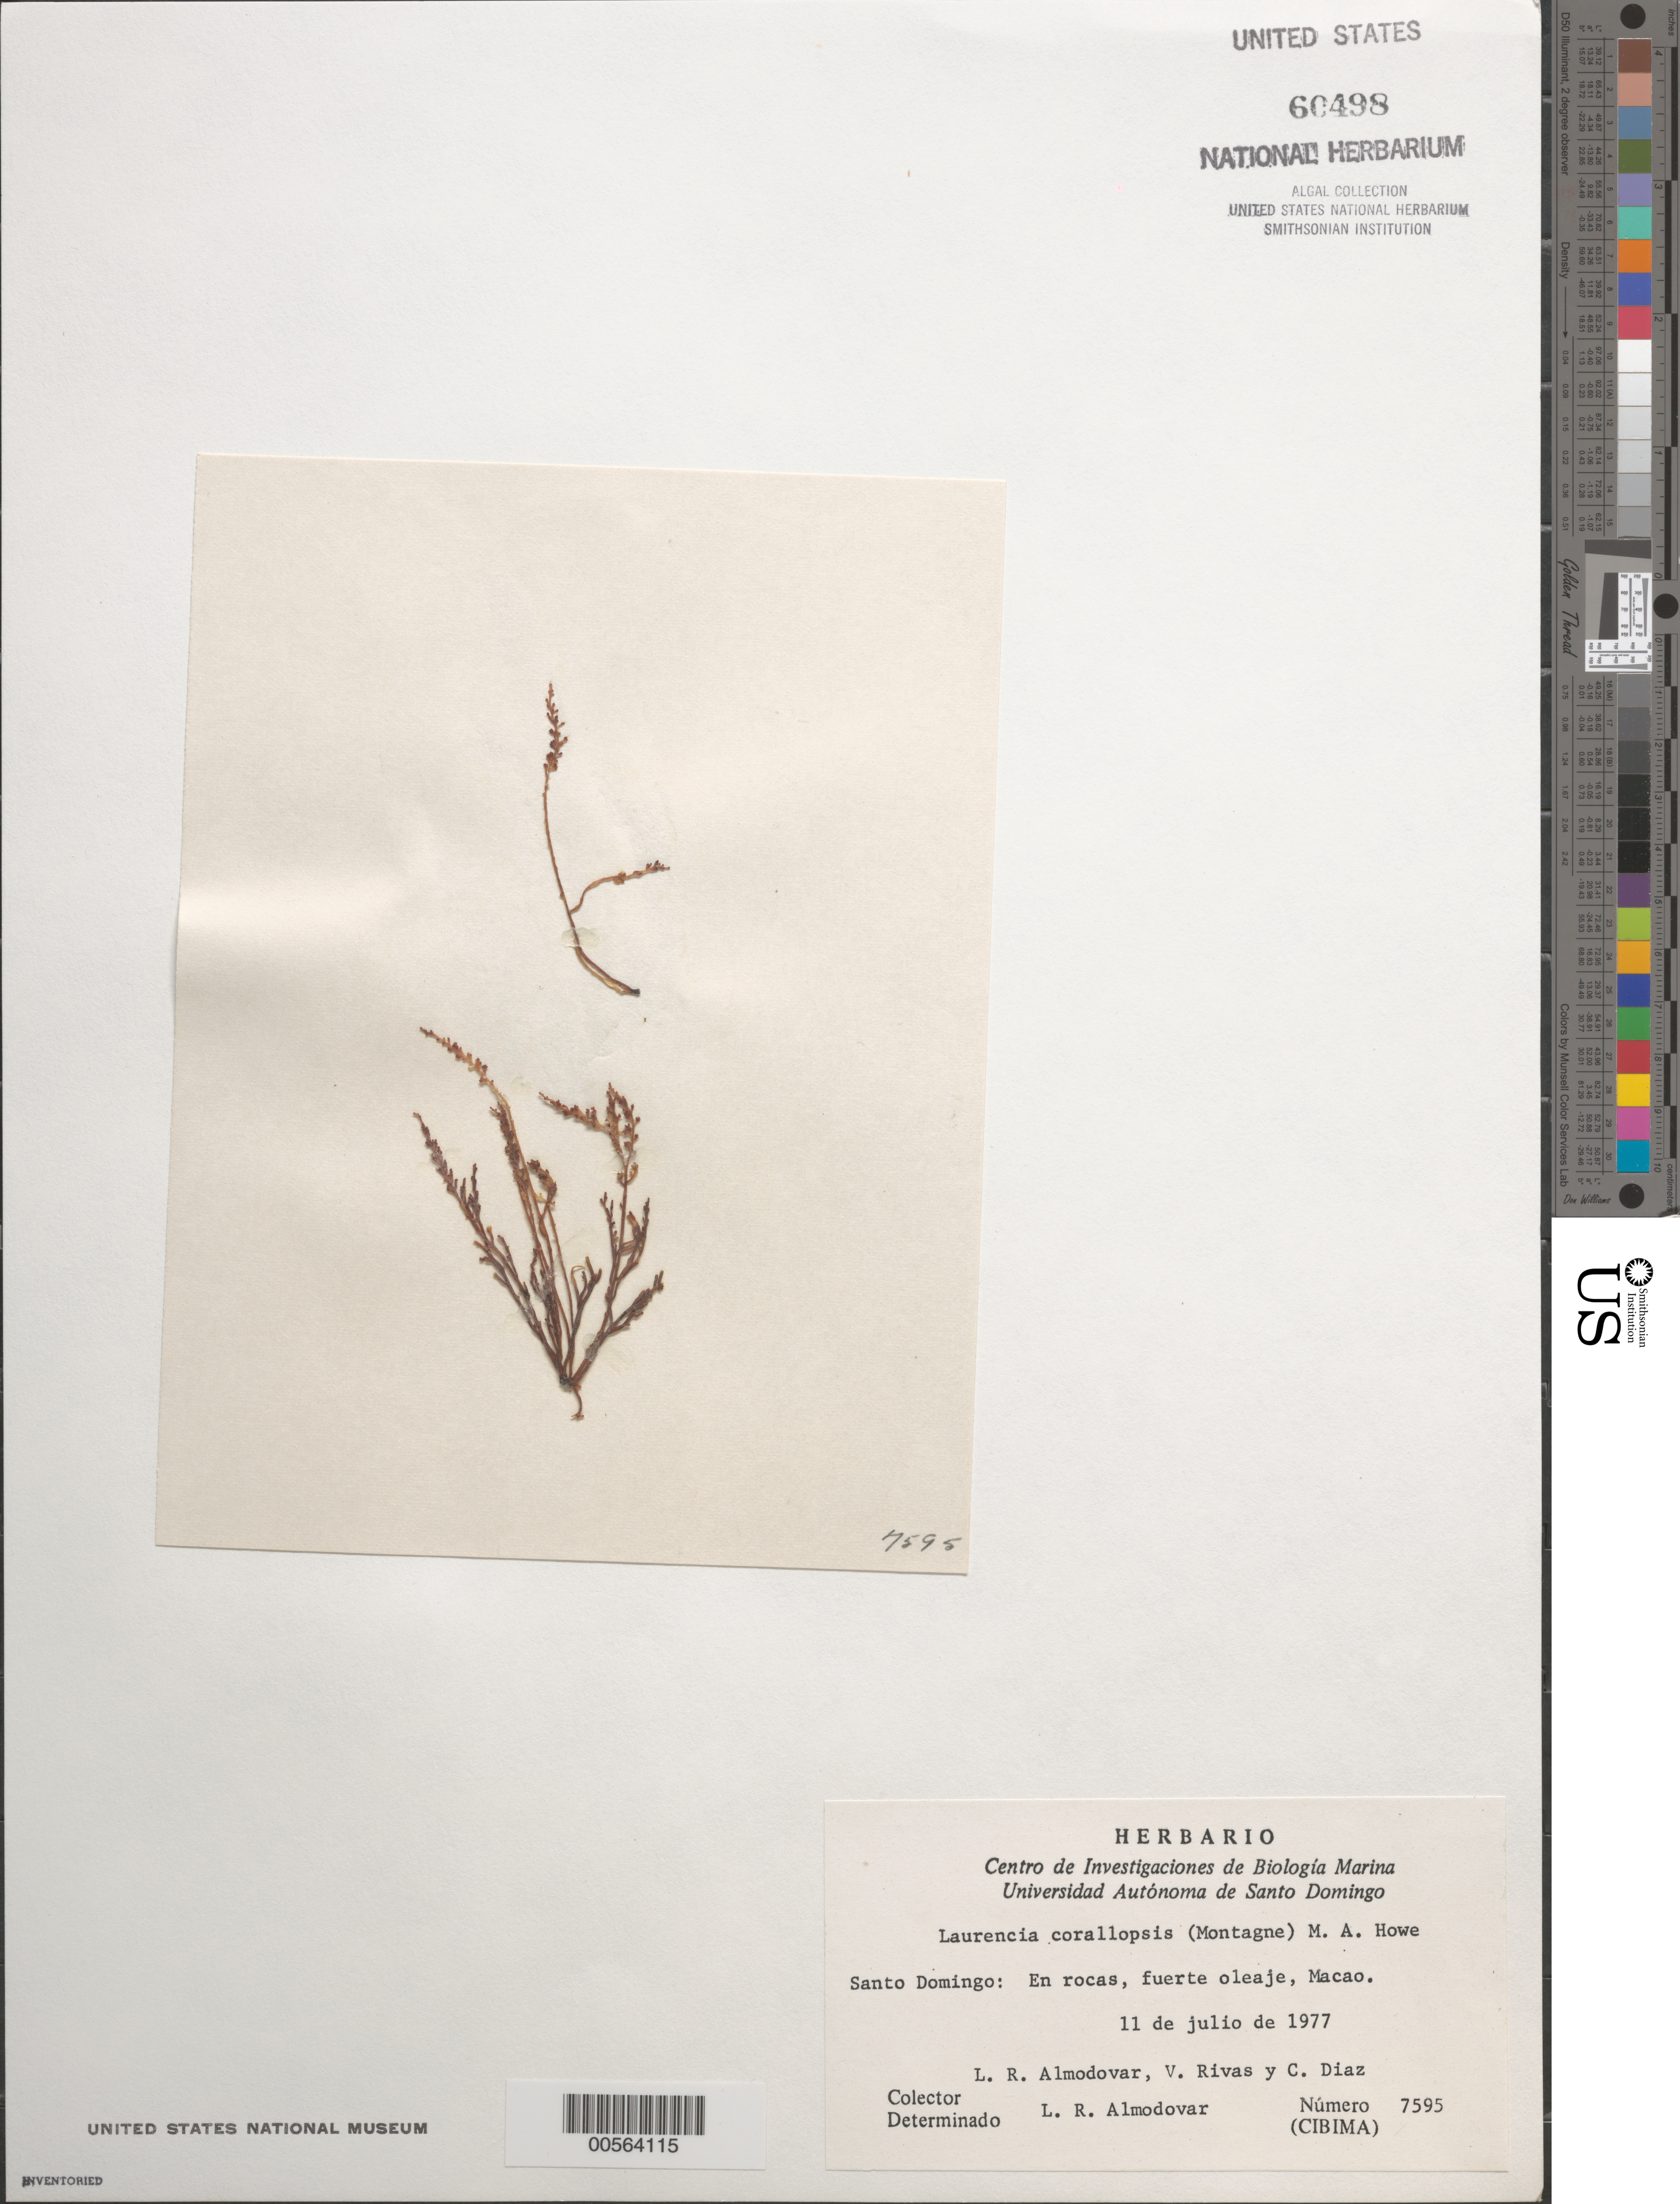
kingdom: Plantae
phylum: Rhodophyta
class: Florideophyceae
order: Ceramiales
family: Rhodomelaceae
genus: Palisada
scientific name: Palisada corallopsis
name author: (Montagne) Sentíes et al.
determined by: Algae name updating Project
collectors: L. Almodovar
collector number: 7595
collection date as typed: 11 Jul 1977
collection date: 1977-07-11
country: Dominican Republic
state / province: La Altagracía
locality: Macao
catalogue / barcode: US 60498